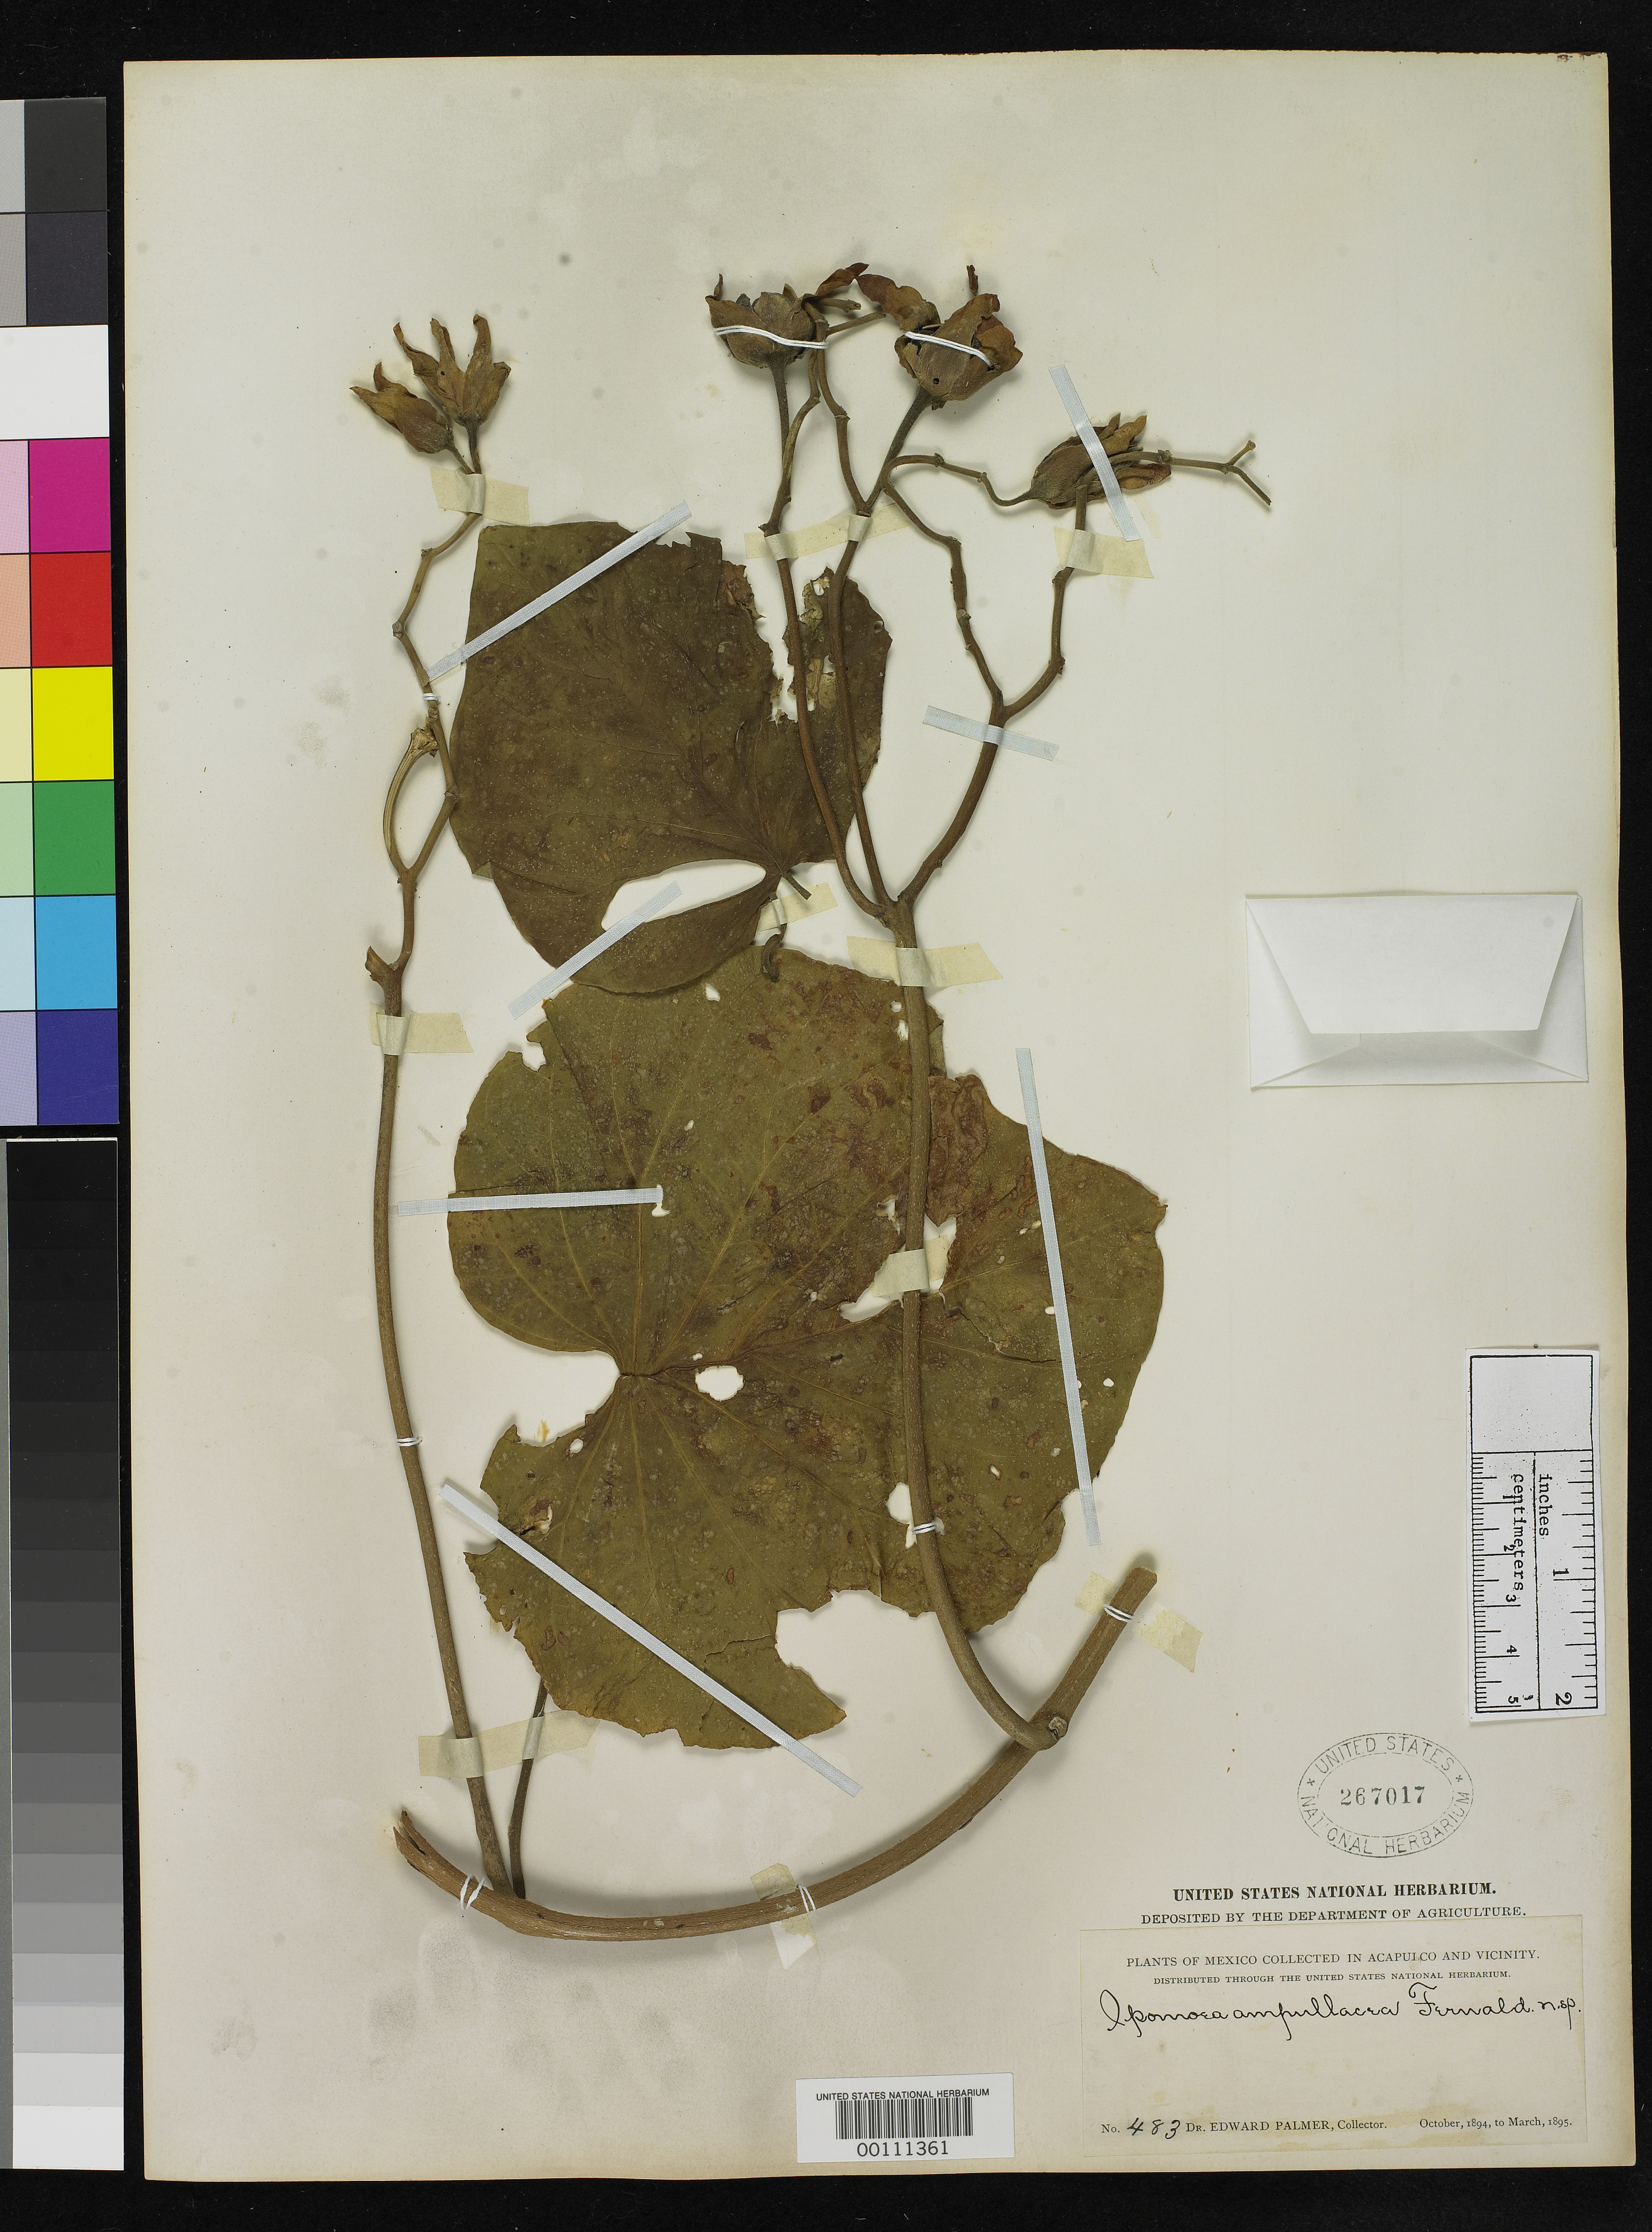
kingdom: Plantae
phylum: Tracheophyta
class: Magnoliopsida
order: Solanales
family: Convolvulaceae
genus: Ipomoea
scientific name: Ipomoea ampullacea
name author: Fernald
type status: Isotype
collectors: E. Palmer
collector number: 483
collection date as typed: Jan 1895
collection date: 1895-01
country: Mexico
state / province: Guerrero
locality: Acapulco.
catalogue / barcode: US 267017